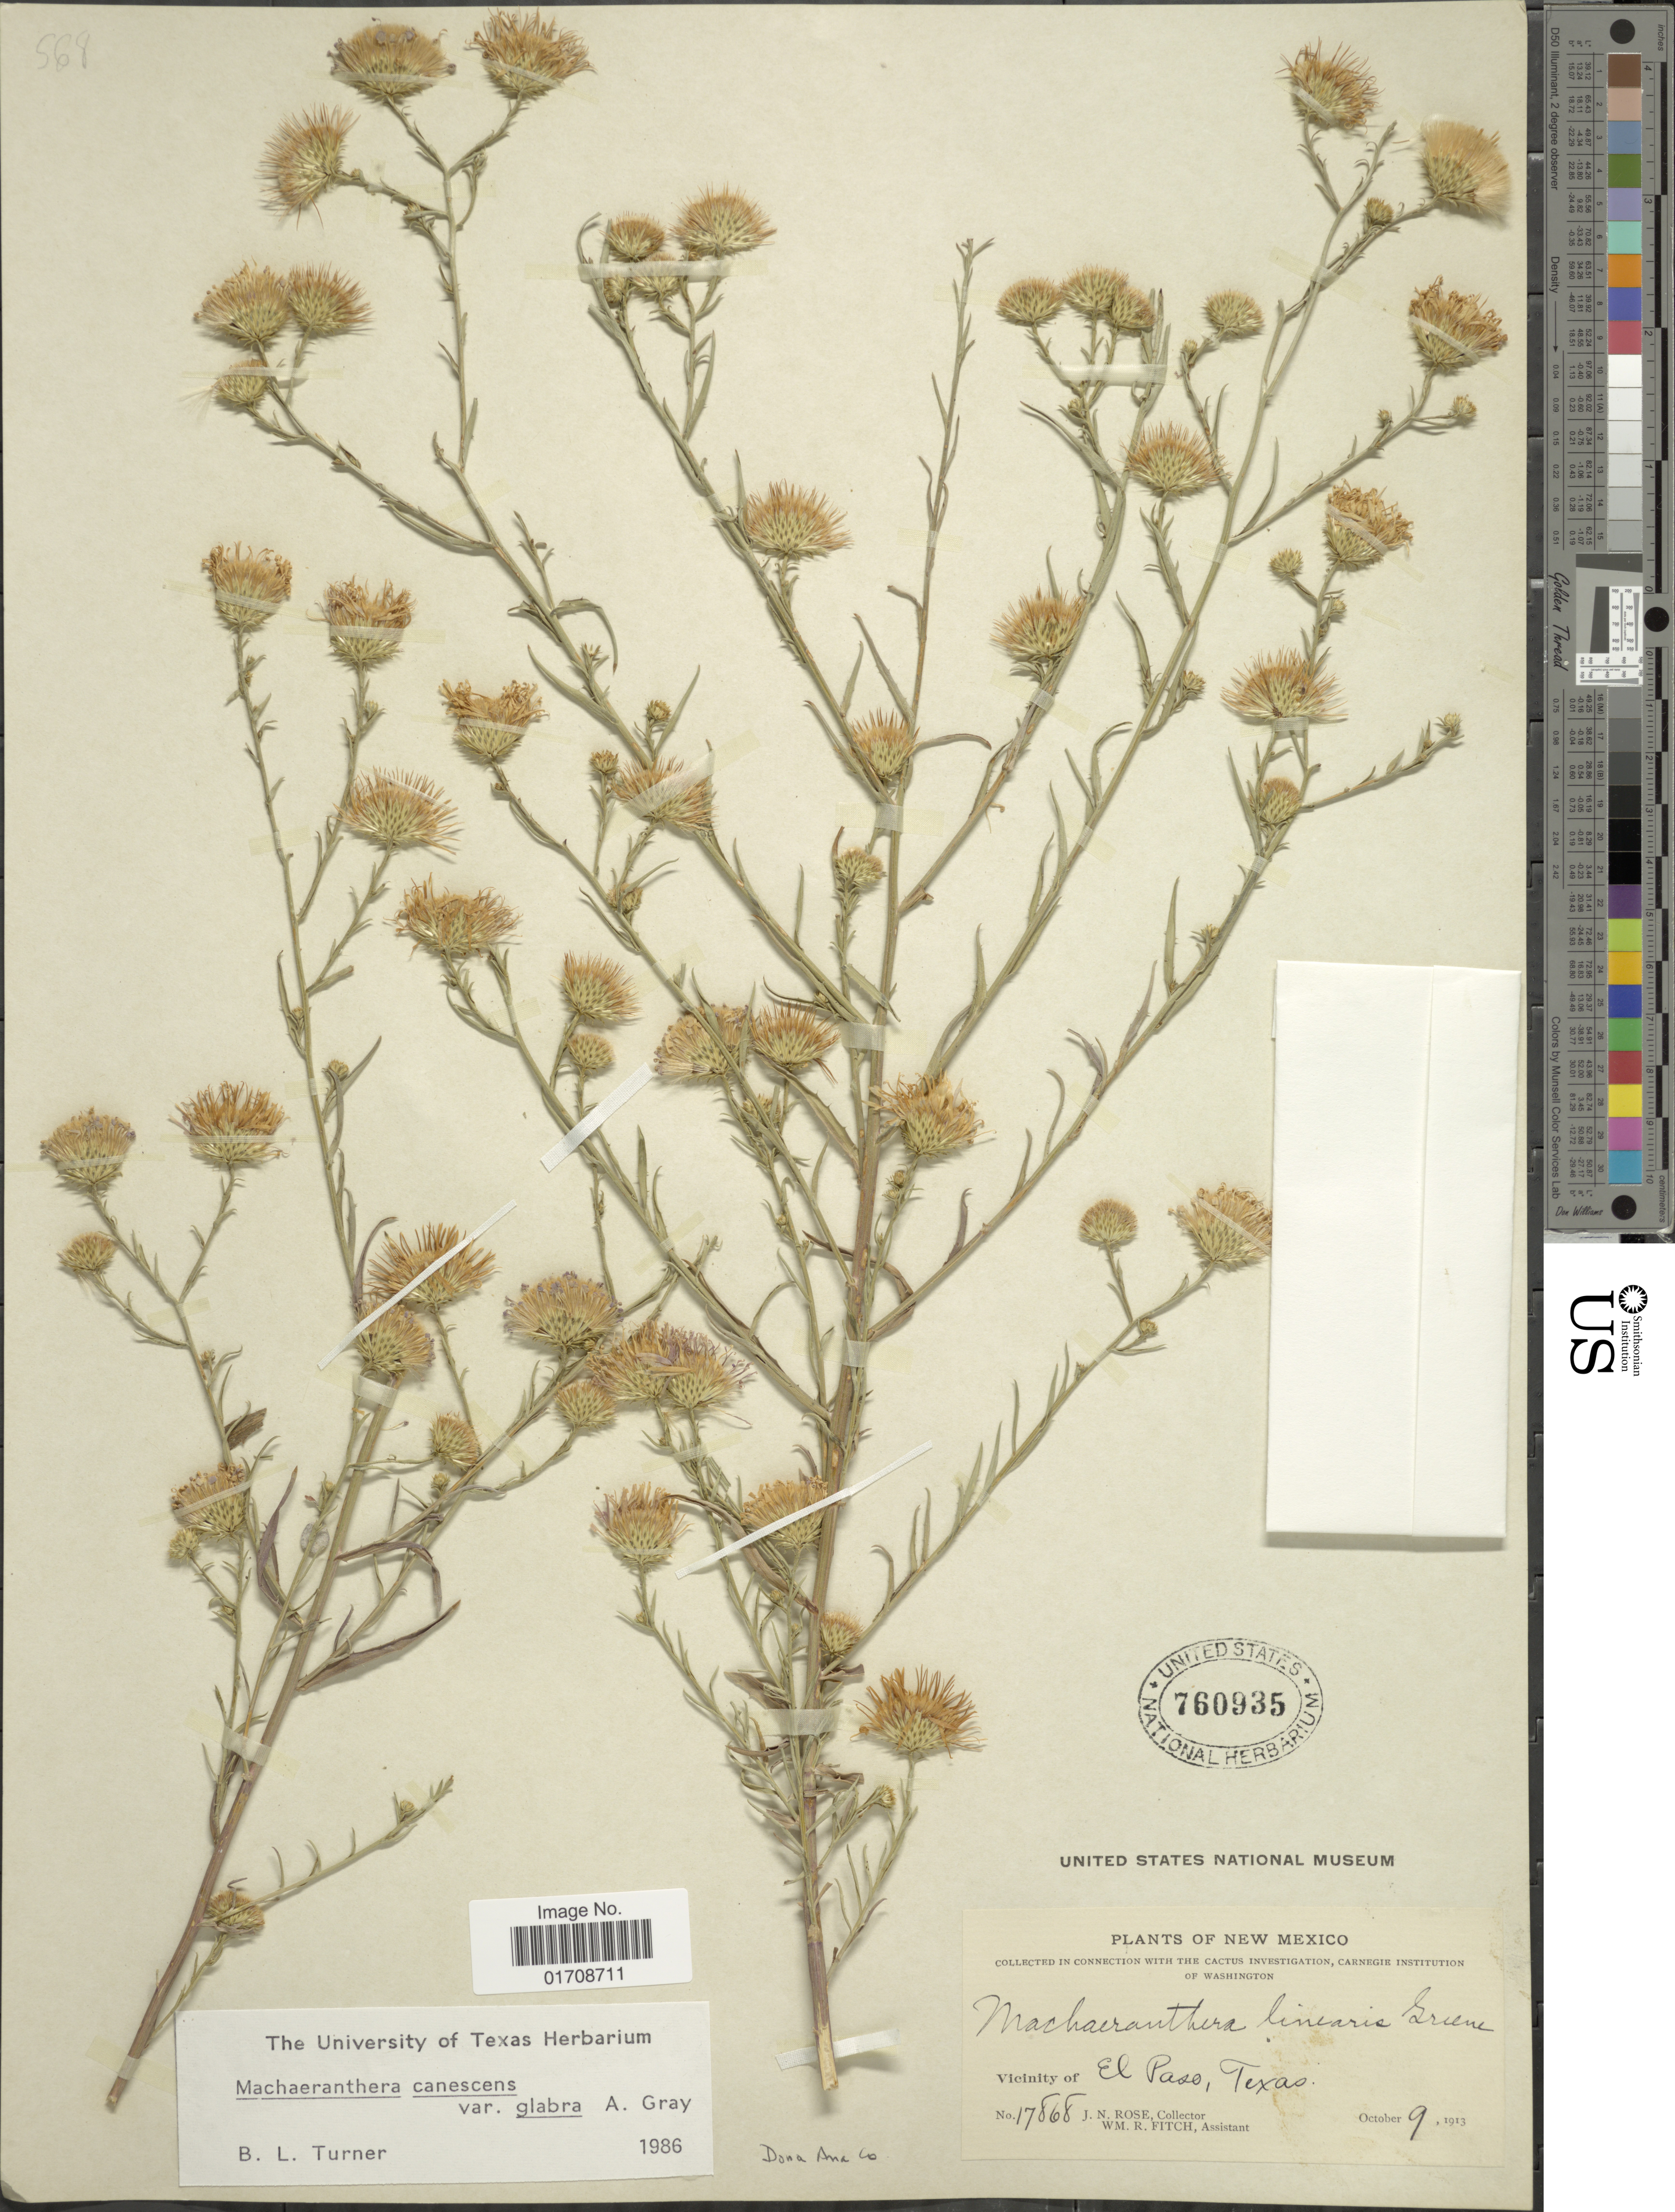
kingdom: Plantae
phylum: Tracheophyta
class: Magnoliopsida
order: Asterales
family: Asteraceae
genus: Machaeranthera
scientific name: Machaeranthera canescens var. glabra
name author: A. Gray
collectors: J. N. Rose & W. R. Fitch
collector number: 17868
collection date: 1913-10-09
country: United States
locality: New Mexico, Vicinity of El Paso, Texas, Dona Ana Co.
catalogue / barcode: US 760935